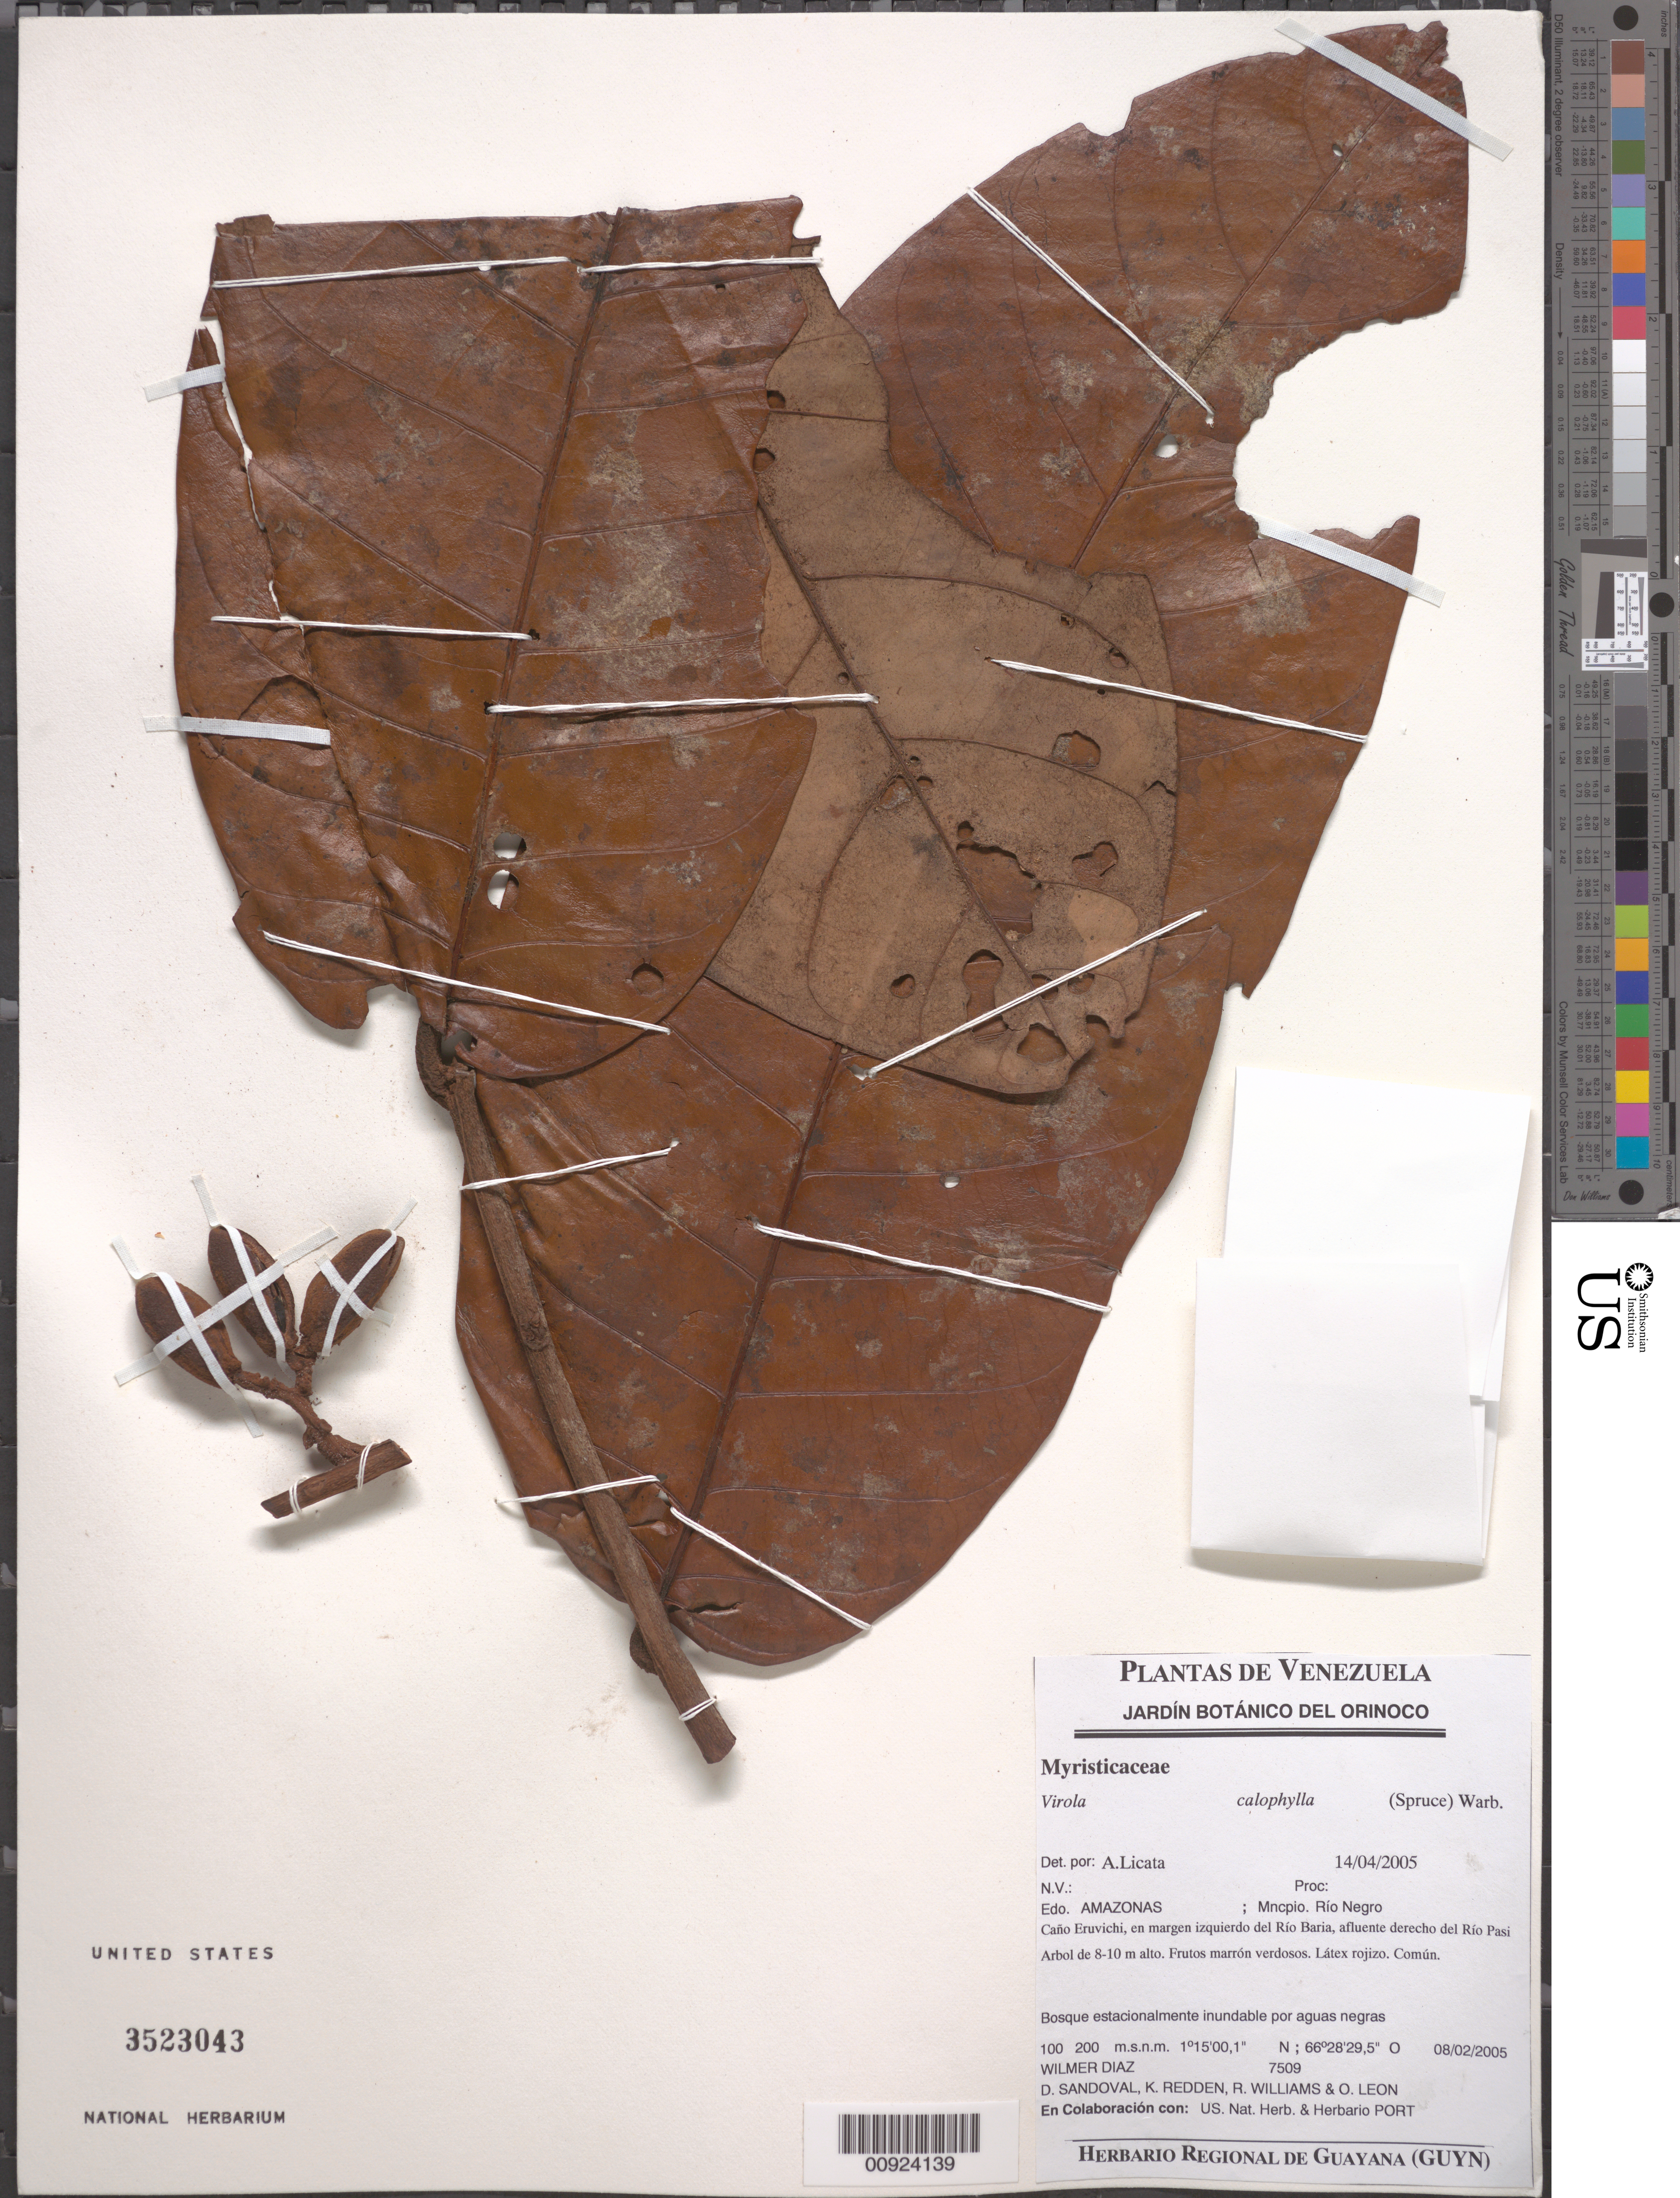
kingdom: Plantae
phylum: Tracheophyta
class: Magnoliopsida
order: Magnoliales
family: Myristicaceae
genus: Virola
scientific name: Virola calophylla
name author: (Spruce) Warb.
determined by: Licata, A., (PORT), Univ. Nac. Exp. de los Llanos Ezequiel Zamora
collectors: W. Díaz P., D. Sandoval, K. M. Redden, R. Williams & O. León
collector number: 7509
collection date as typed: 8-Feb-05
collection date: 2005-02-08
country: Venezuela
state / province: Amazonas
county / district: Río Negro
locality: Caño Eruvichi, en margen Río Baria, afluente del Río Pasimoni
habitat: Bosque estacionalmente inundable por aguas negras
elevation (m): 100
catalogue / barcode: US 3523043